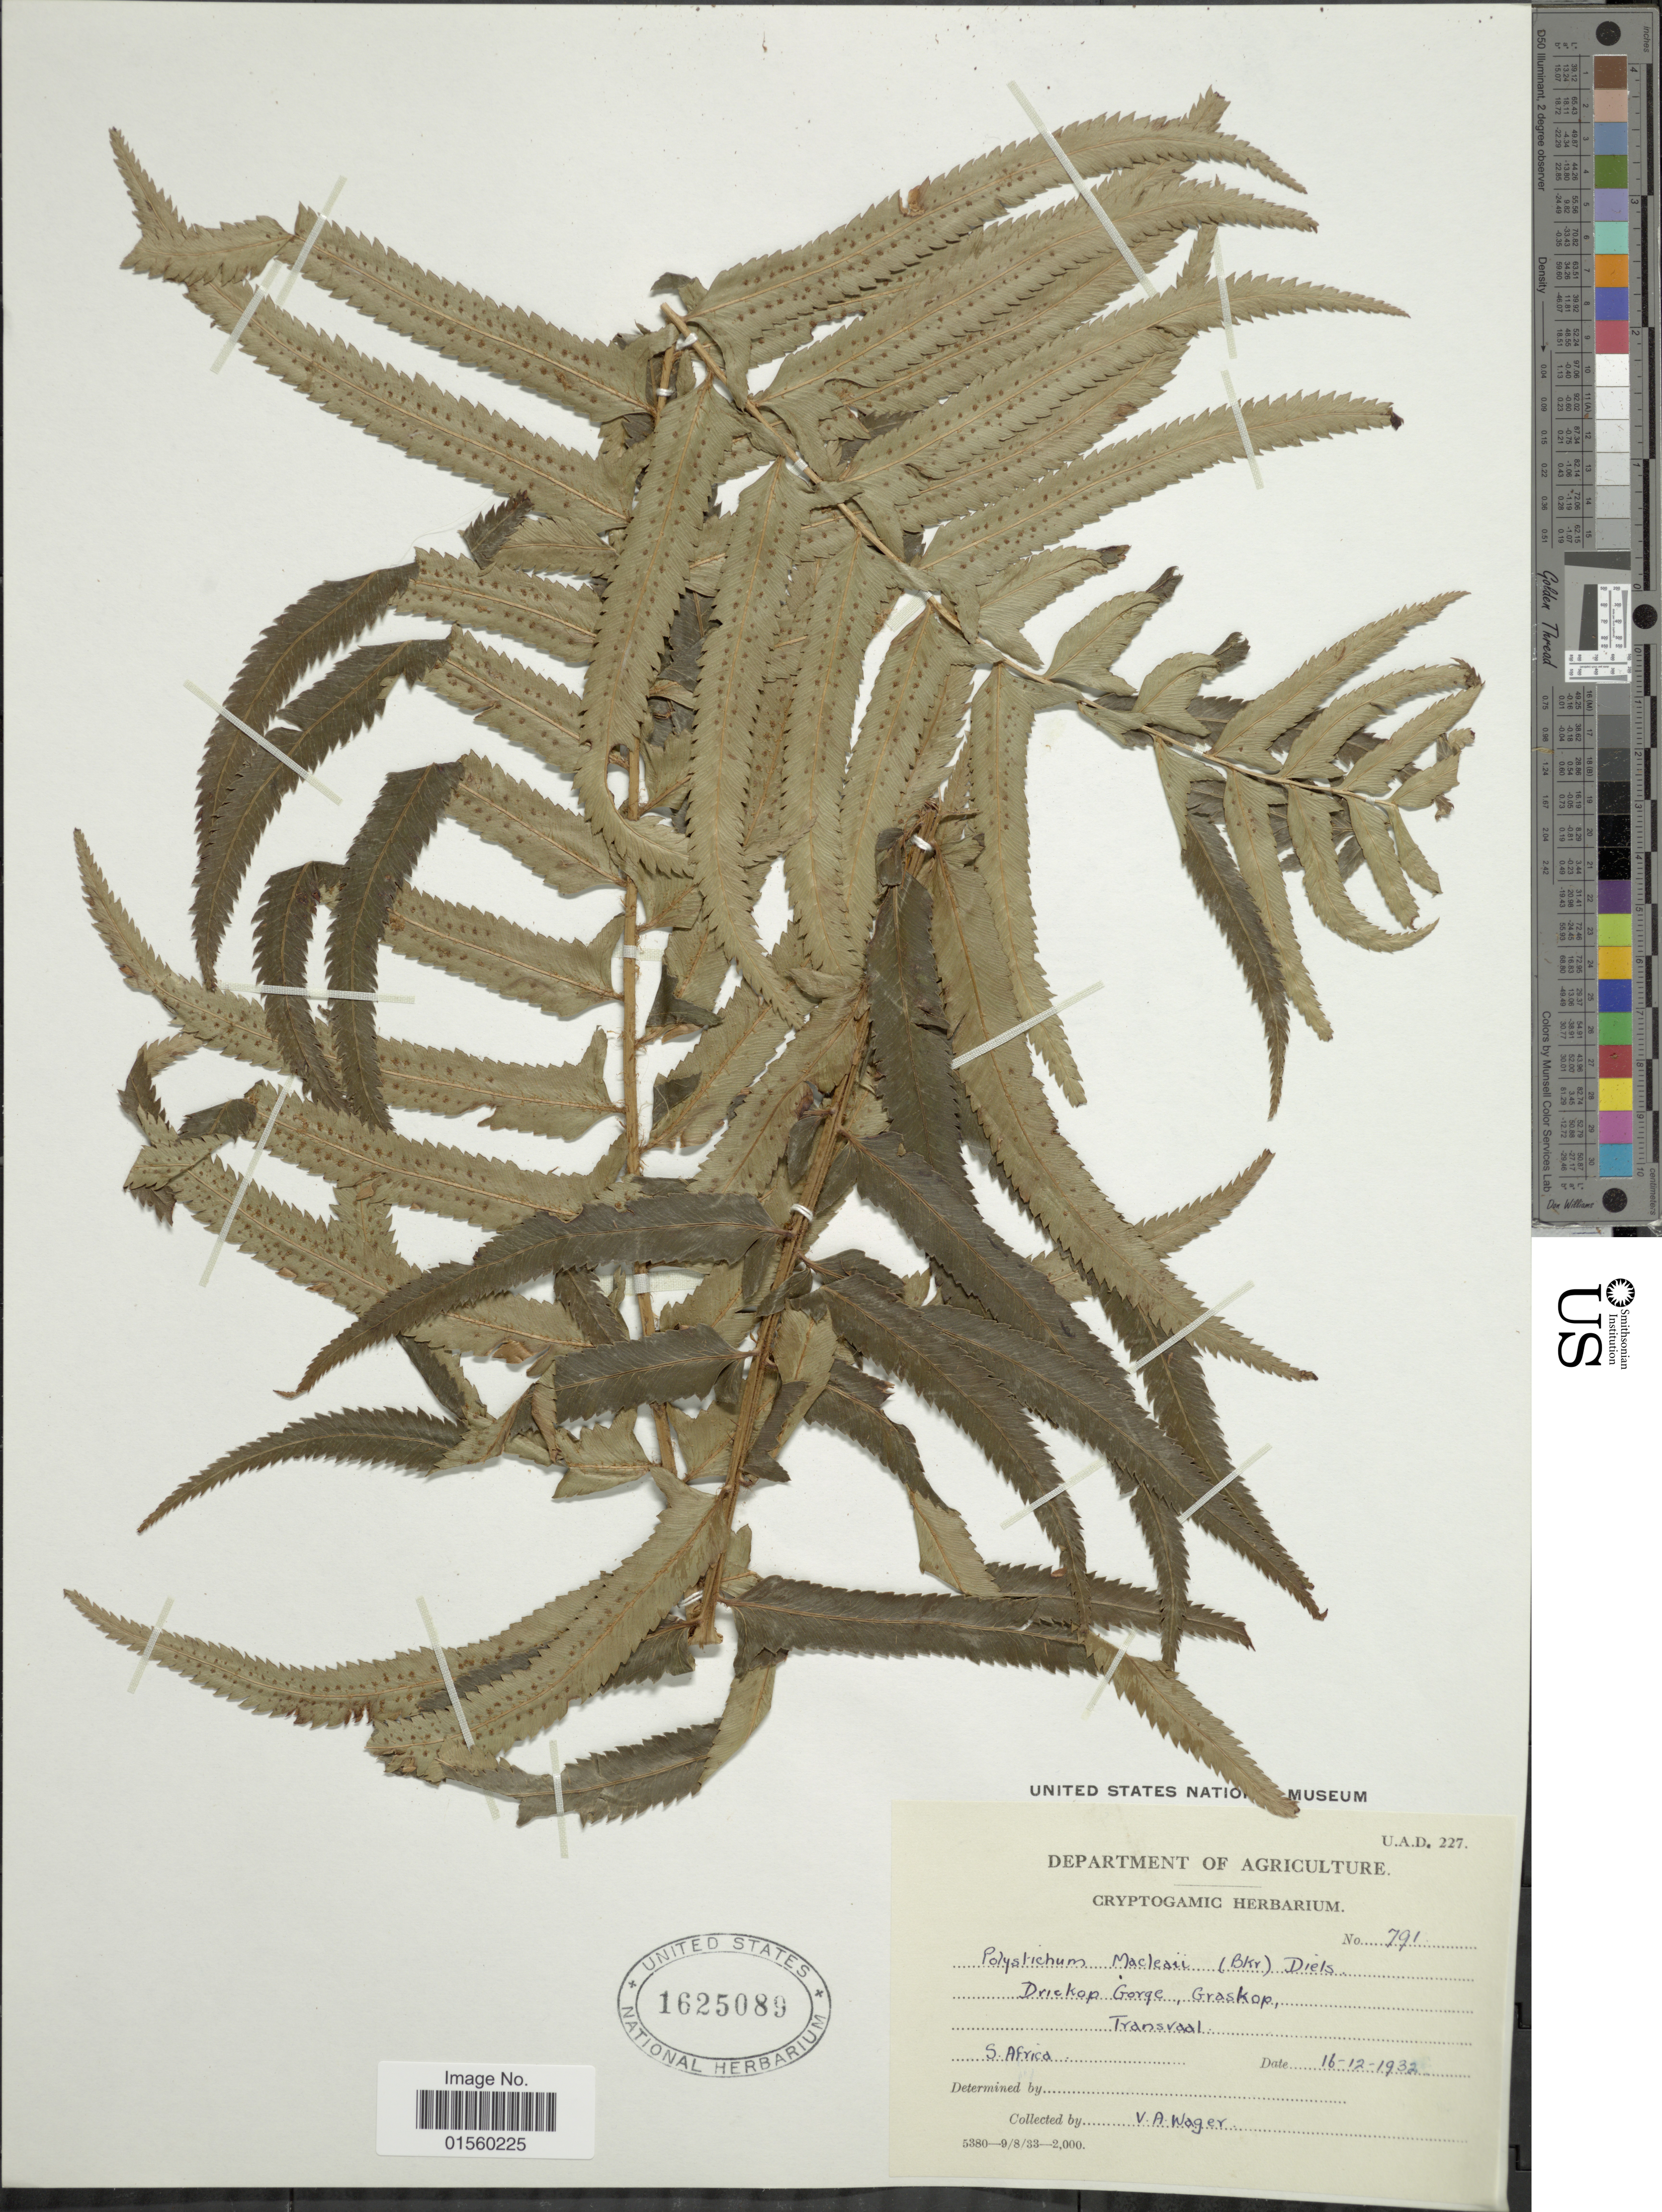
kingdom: Plantae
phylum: Tracheophyta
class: Polypodiopsida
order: Polypodiales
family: Dryopteridaceae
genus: Polystichum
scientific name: Polystichum macleae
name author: (Baker) Diels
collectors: Wager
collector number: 791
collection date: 1932-12-16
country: South Africa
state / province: Mpumalanga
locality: Driekop Gorge, Graskop, Transvaal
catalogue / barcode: US 1625089